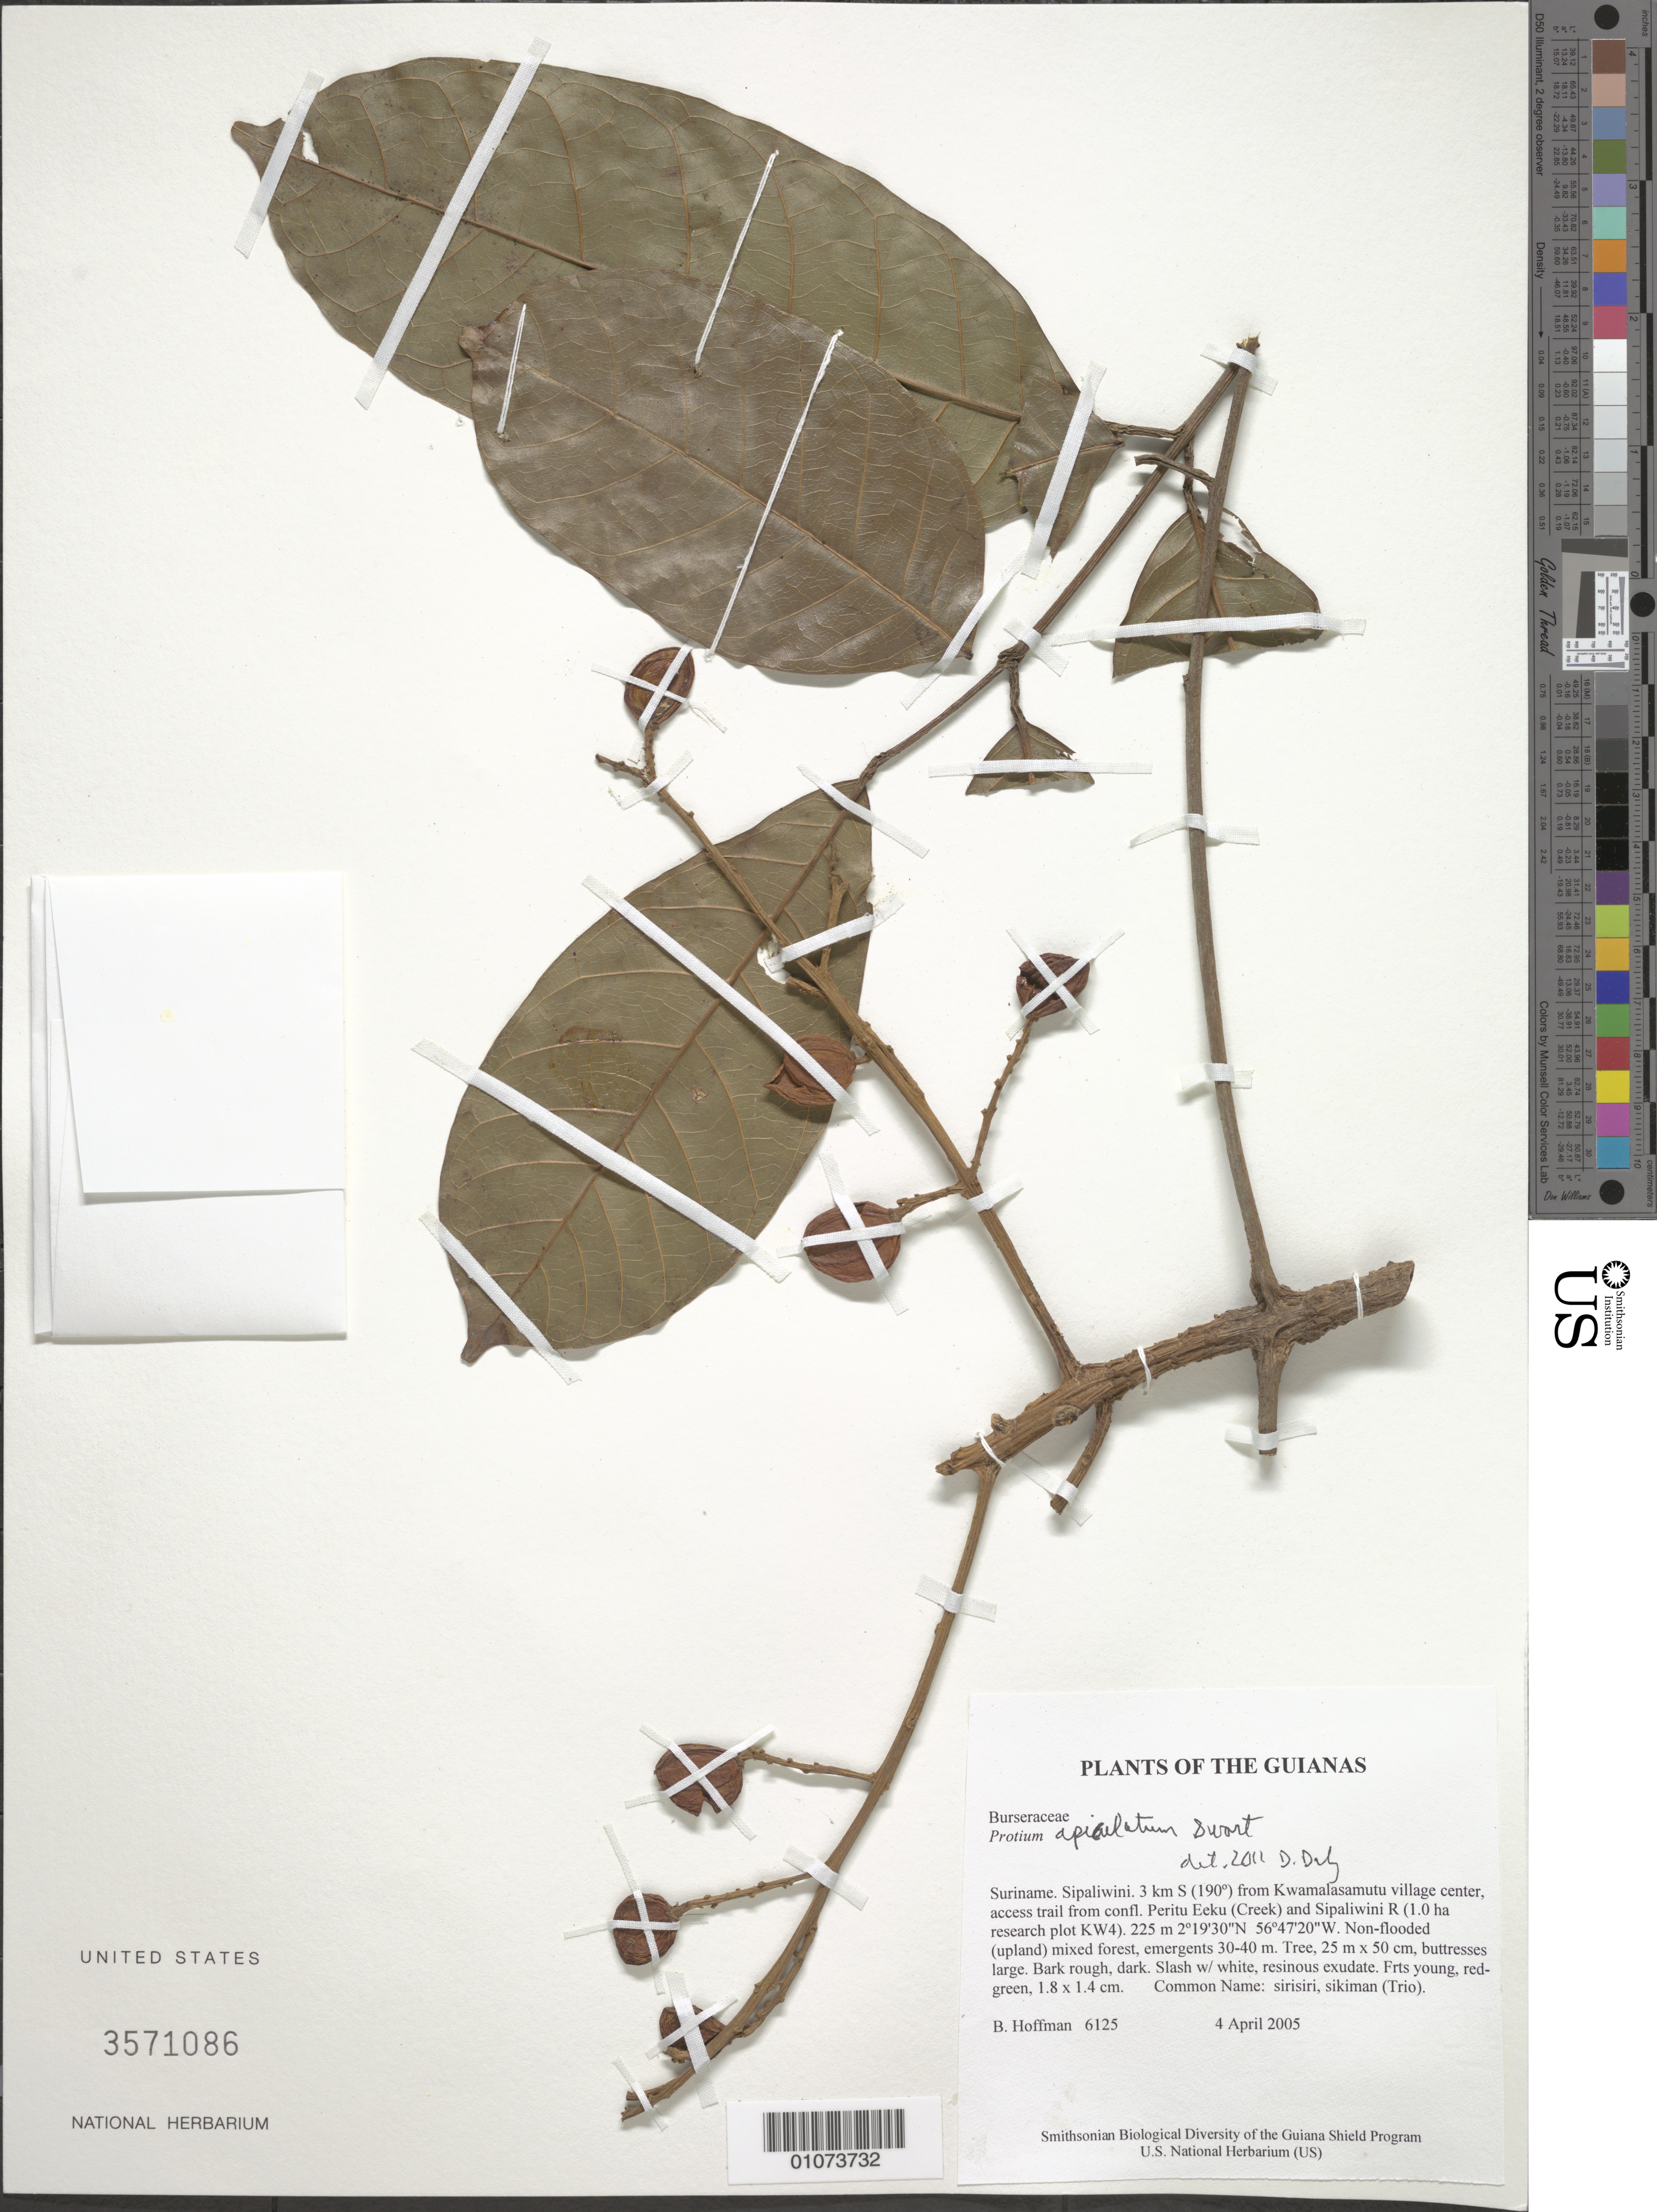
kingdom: Plantae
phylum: Tracheophyta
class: Magnoliopsida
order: Sapindales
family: Burseraceae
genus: Protium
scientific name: Protium apiculatum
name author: Swart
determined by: Daly, D. C.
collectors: B. Hoffman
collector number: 6125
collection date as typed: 4 April 2005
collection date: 2005-04-04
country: Suriname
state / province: Sipaliwini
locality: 3 km S (190º) from Kwamalasamutu village center, access trail from confl. Peritu Eeku (Creek) and Sipaliwini R (1.0 ha research plot KW4)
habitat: Non-flooded (upland) mixed forest, emergents 30-40 m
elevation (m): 225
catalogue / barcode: US 3571086